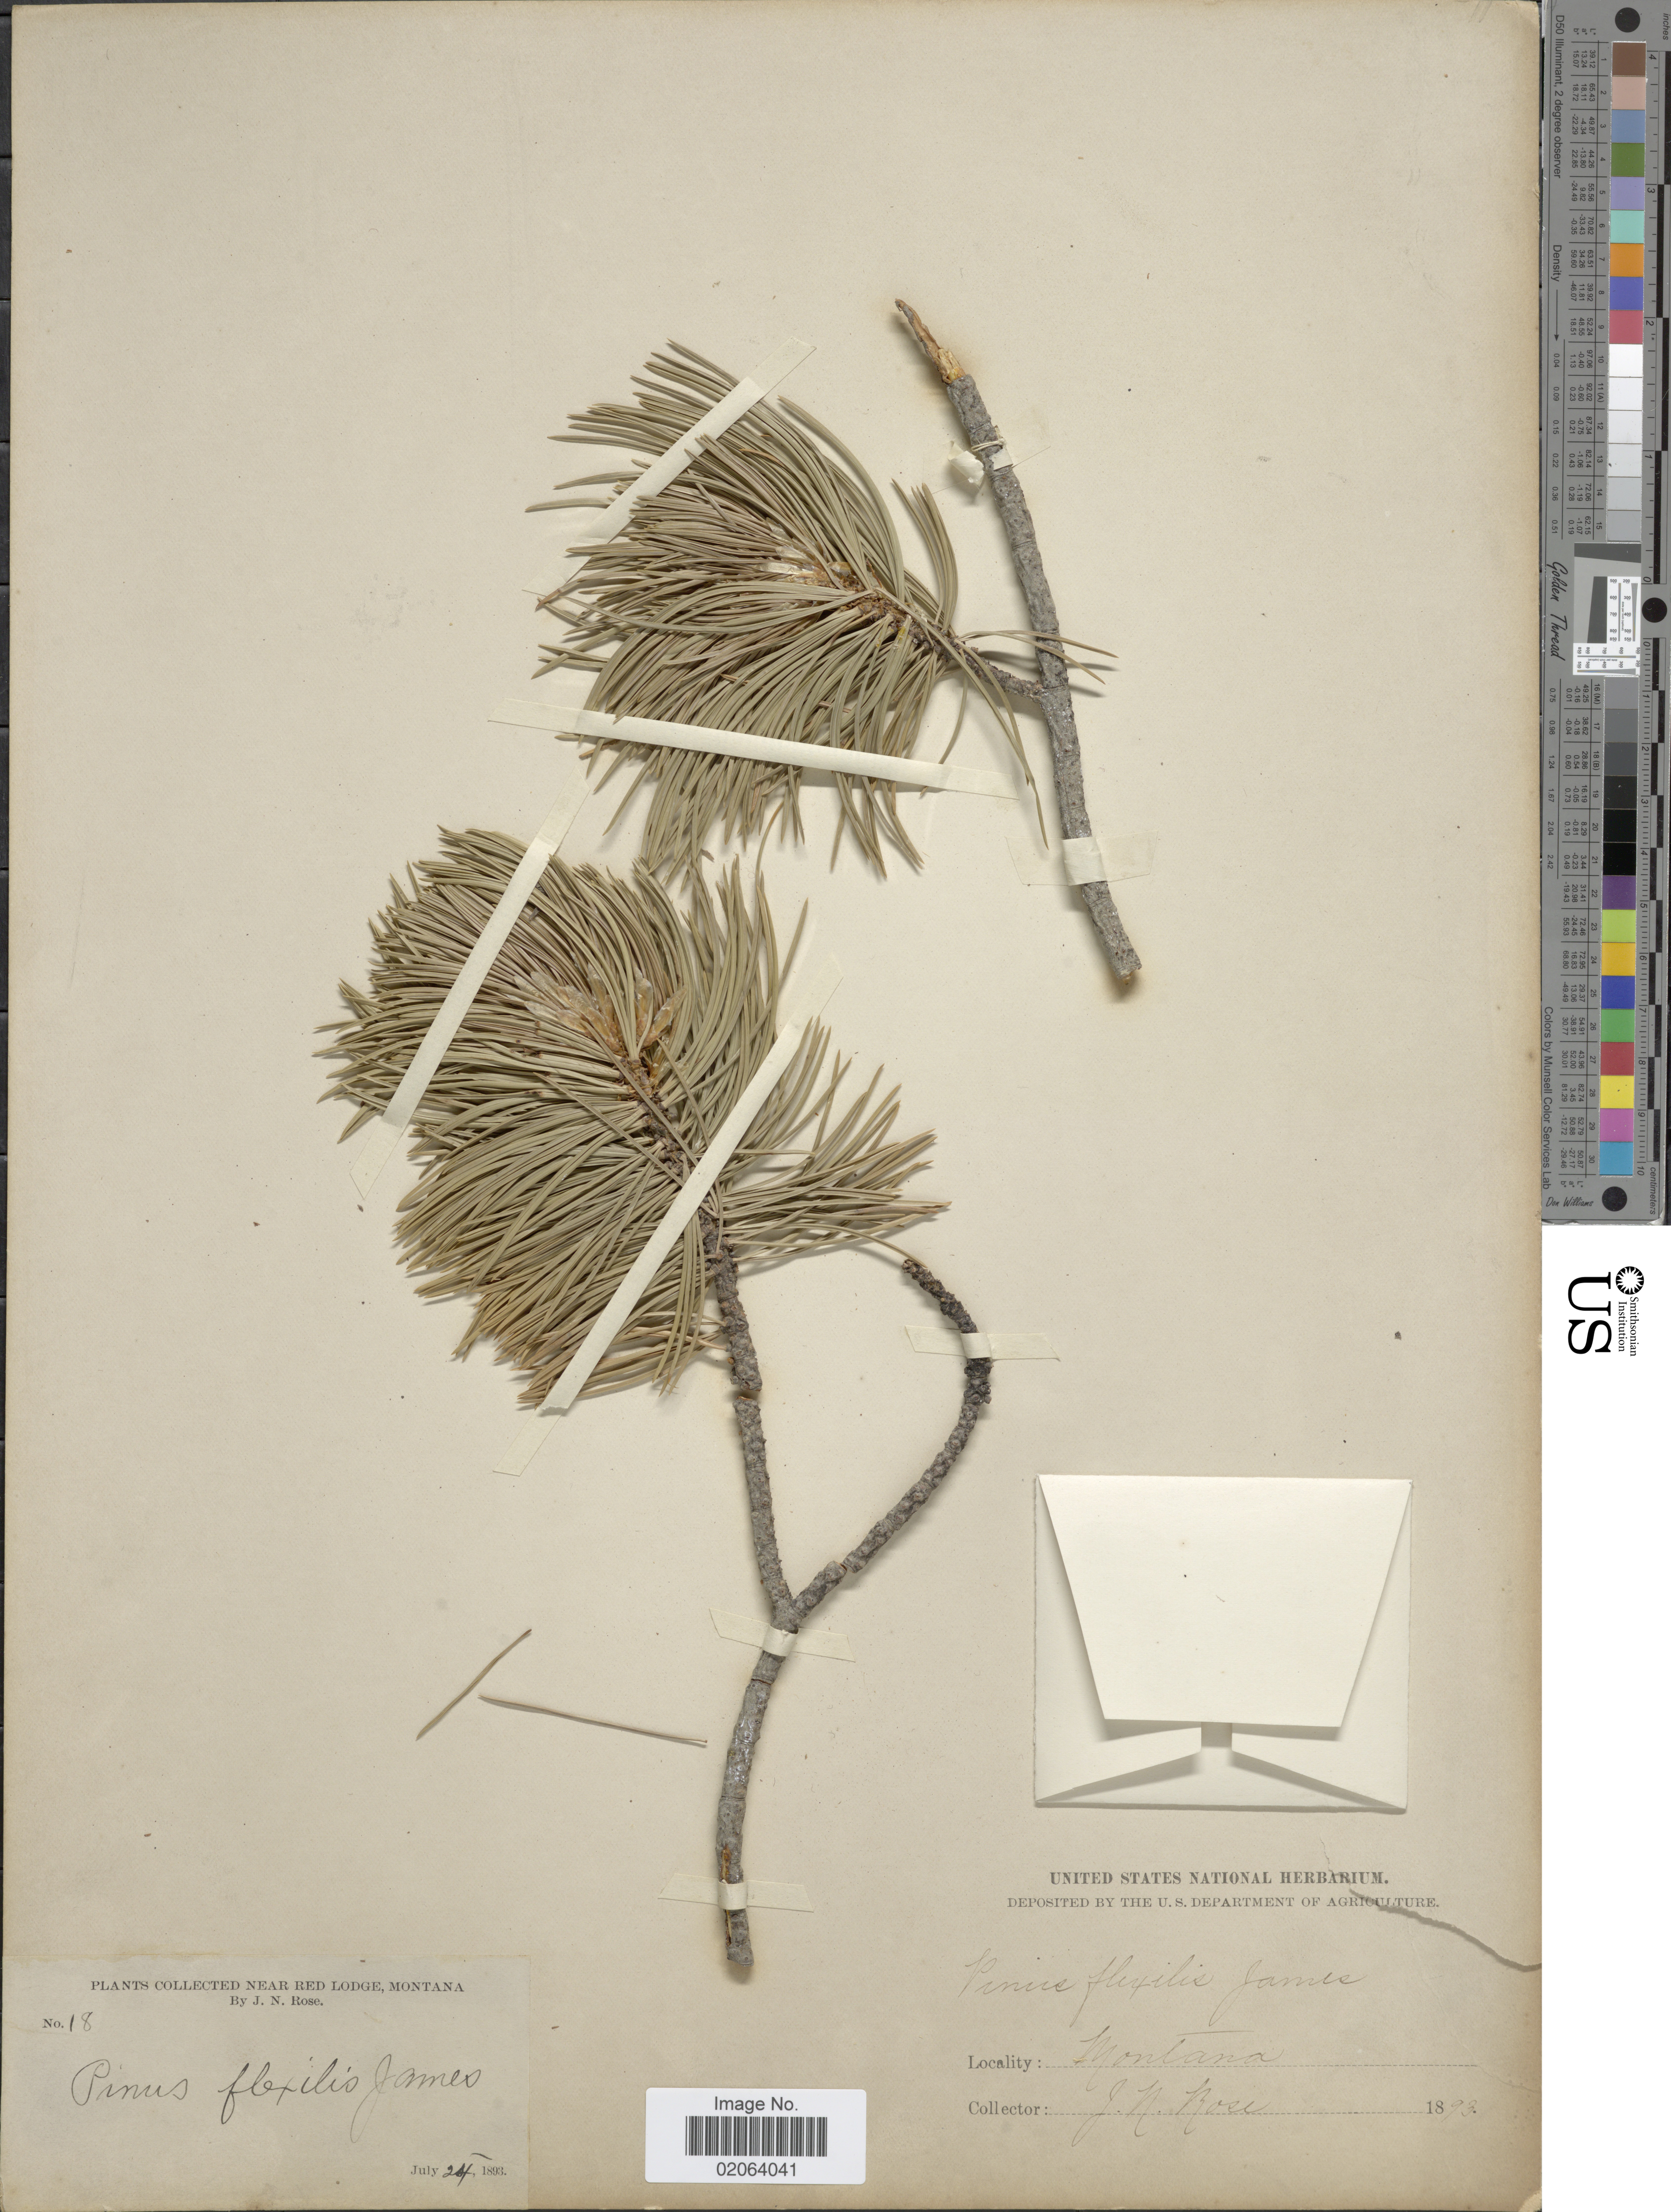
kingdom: Plantae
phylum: Tracheophyta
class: Pinopsida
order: Pinales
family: Pinaceae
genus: Pinus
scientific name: Pinus flexilis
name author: E. James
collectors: J. N. Rose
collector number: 18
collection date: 1893-07-24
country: United States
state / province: Montana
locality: Near Red Lodge